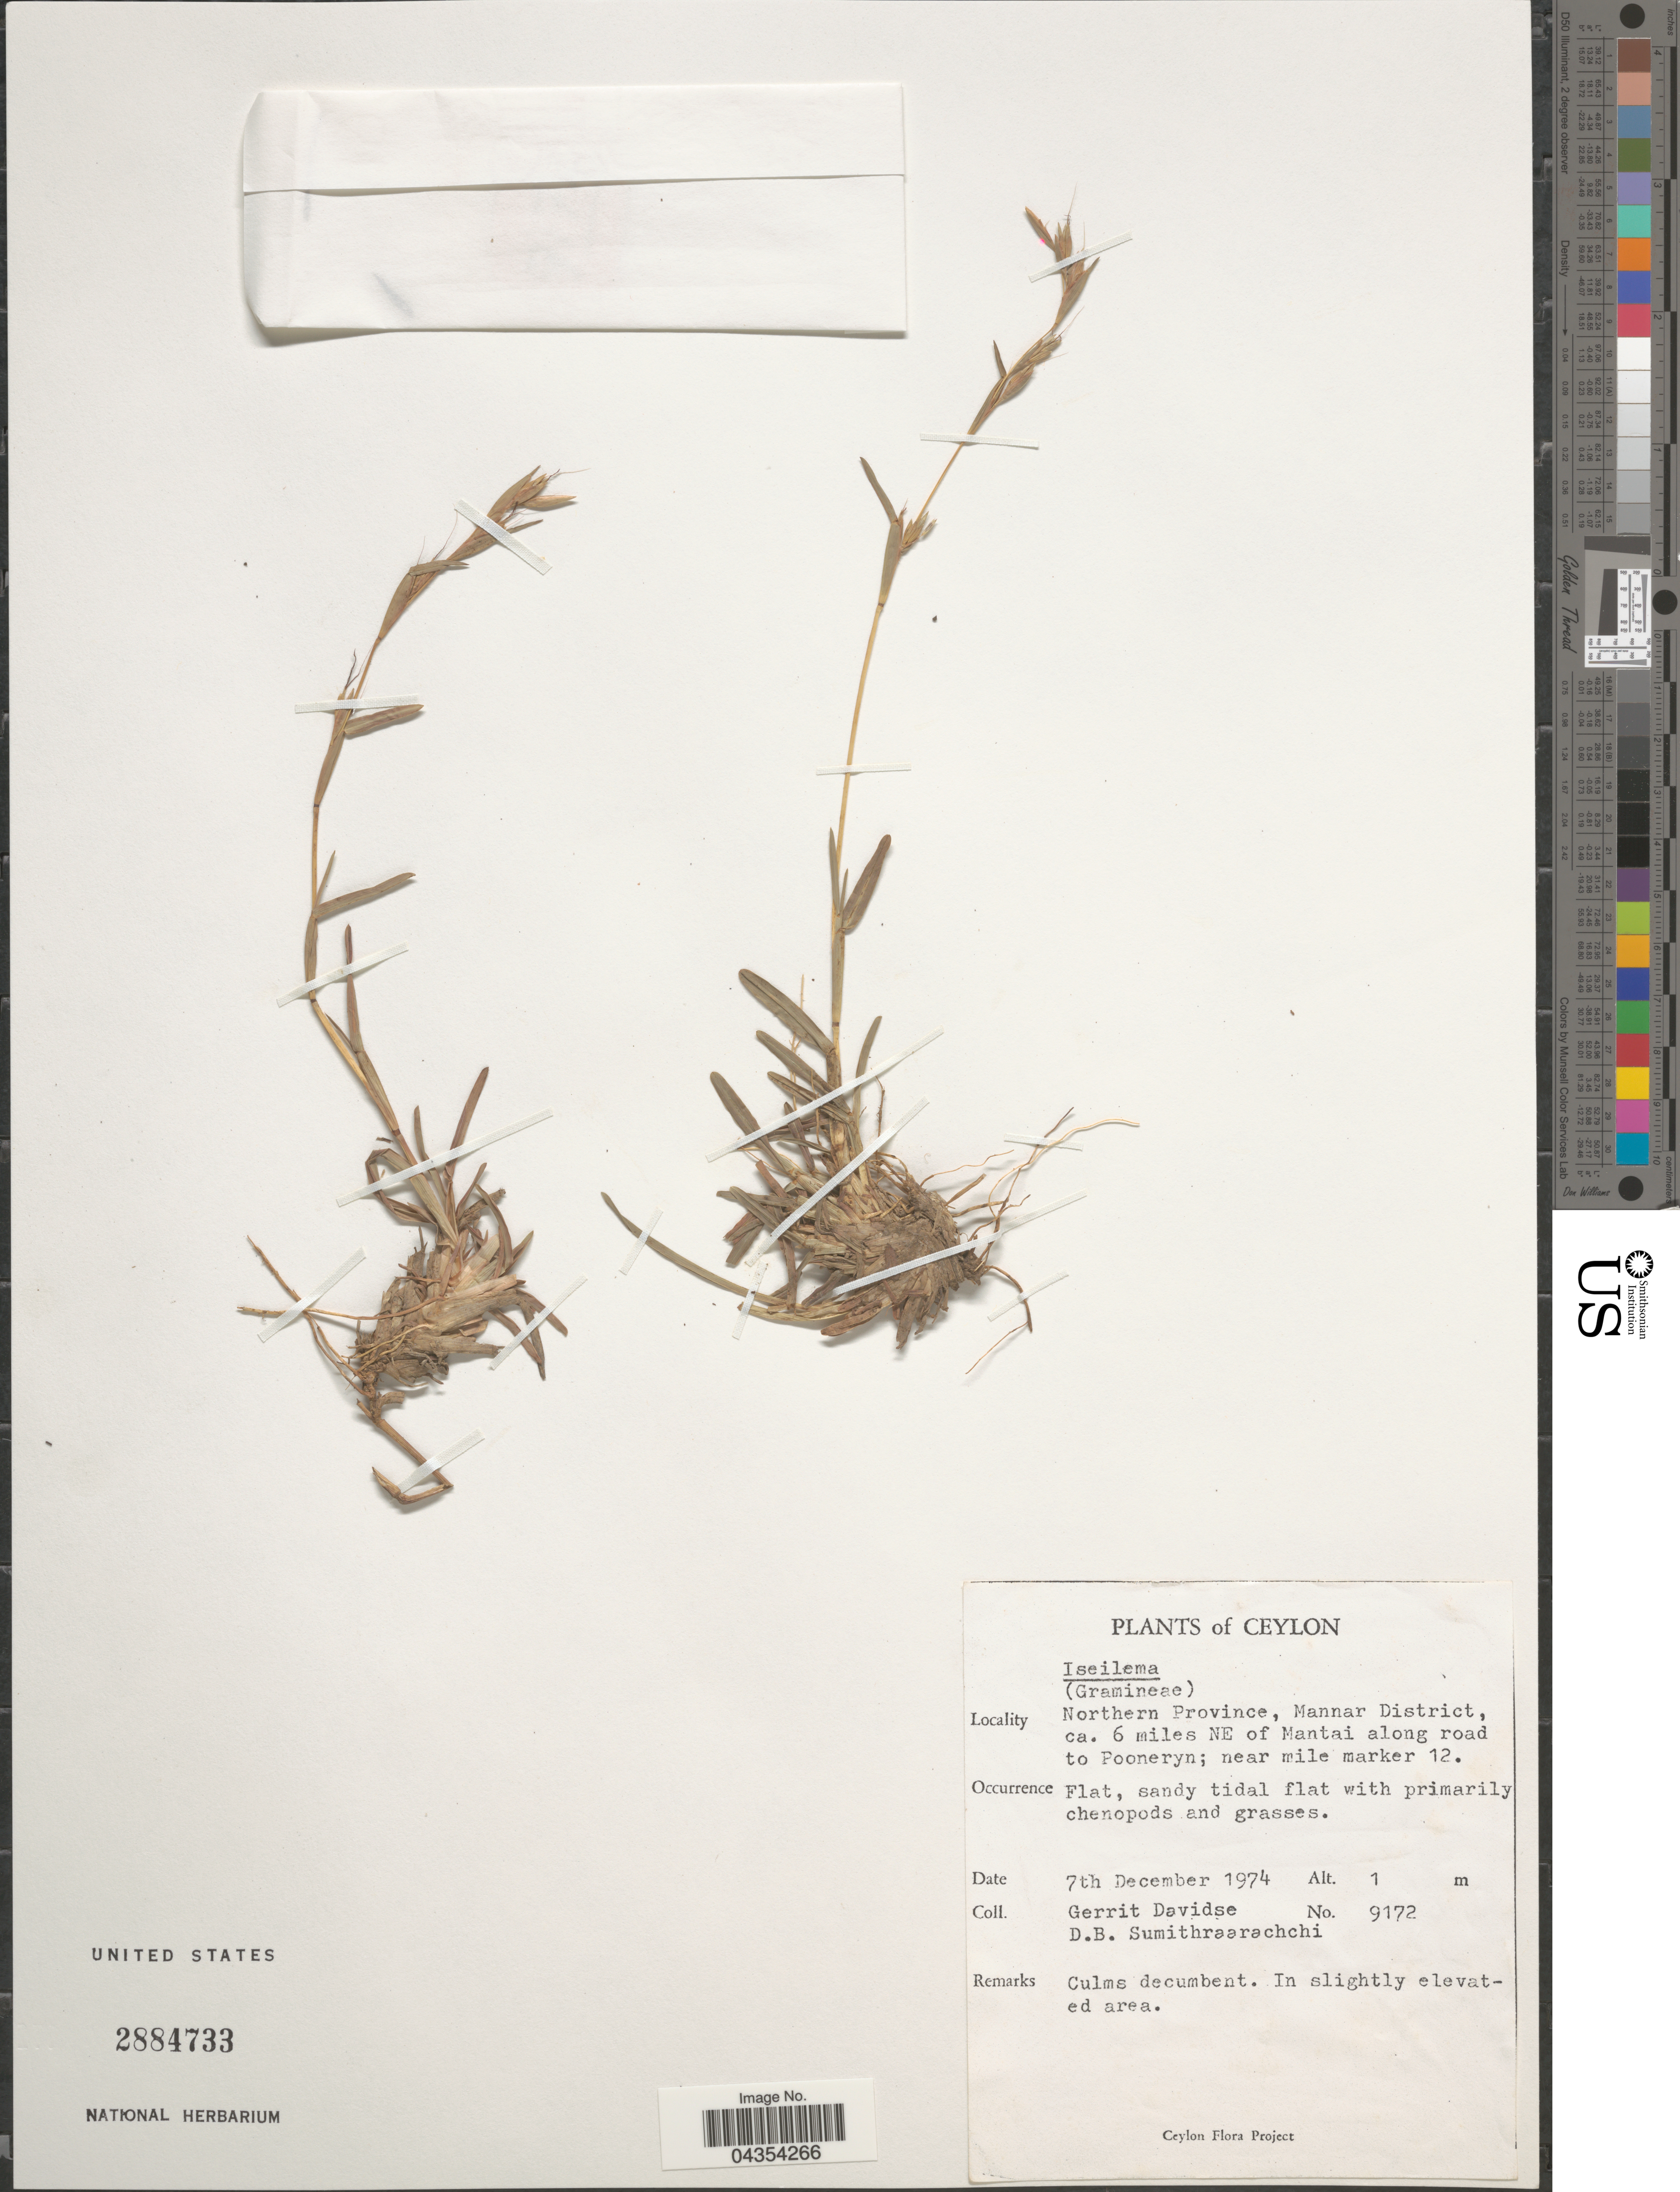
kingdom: Plantae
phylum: Tracheophyta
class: Liliopsida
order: Poales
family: Poaceae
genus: Iseilema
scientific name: Iseilema jainiana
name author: P. Umam. & P. Daniel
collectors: G. Davidse & D. B. Sumithraarachchi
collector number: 9172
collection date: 1974-12-07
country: Sri Lanka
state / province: Northern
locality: Ceylon. Mannar District, ca. 6 miles NE of Mantai along road to Pooneryn; near mile marker 12.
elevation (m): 1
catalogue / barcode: US 2884733